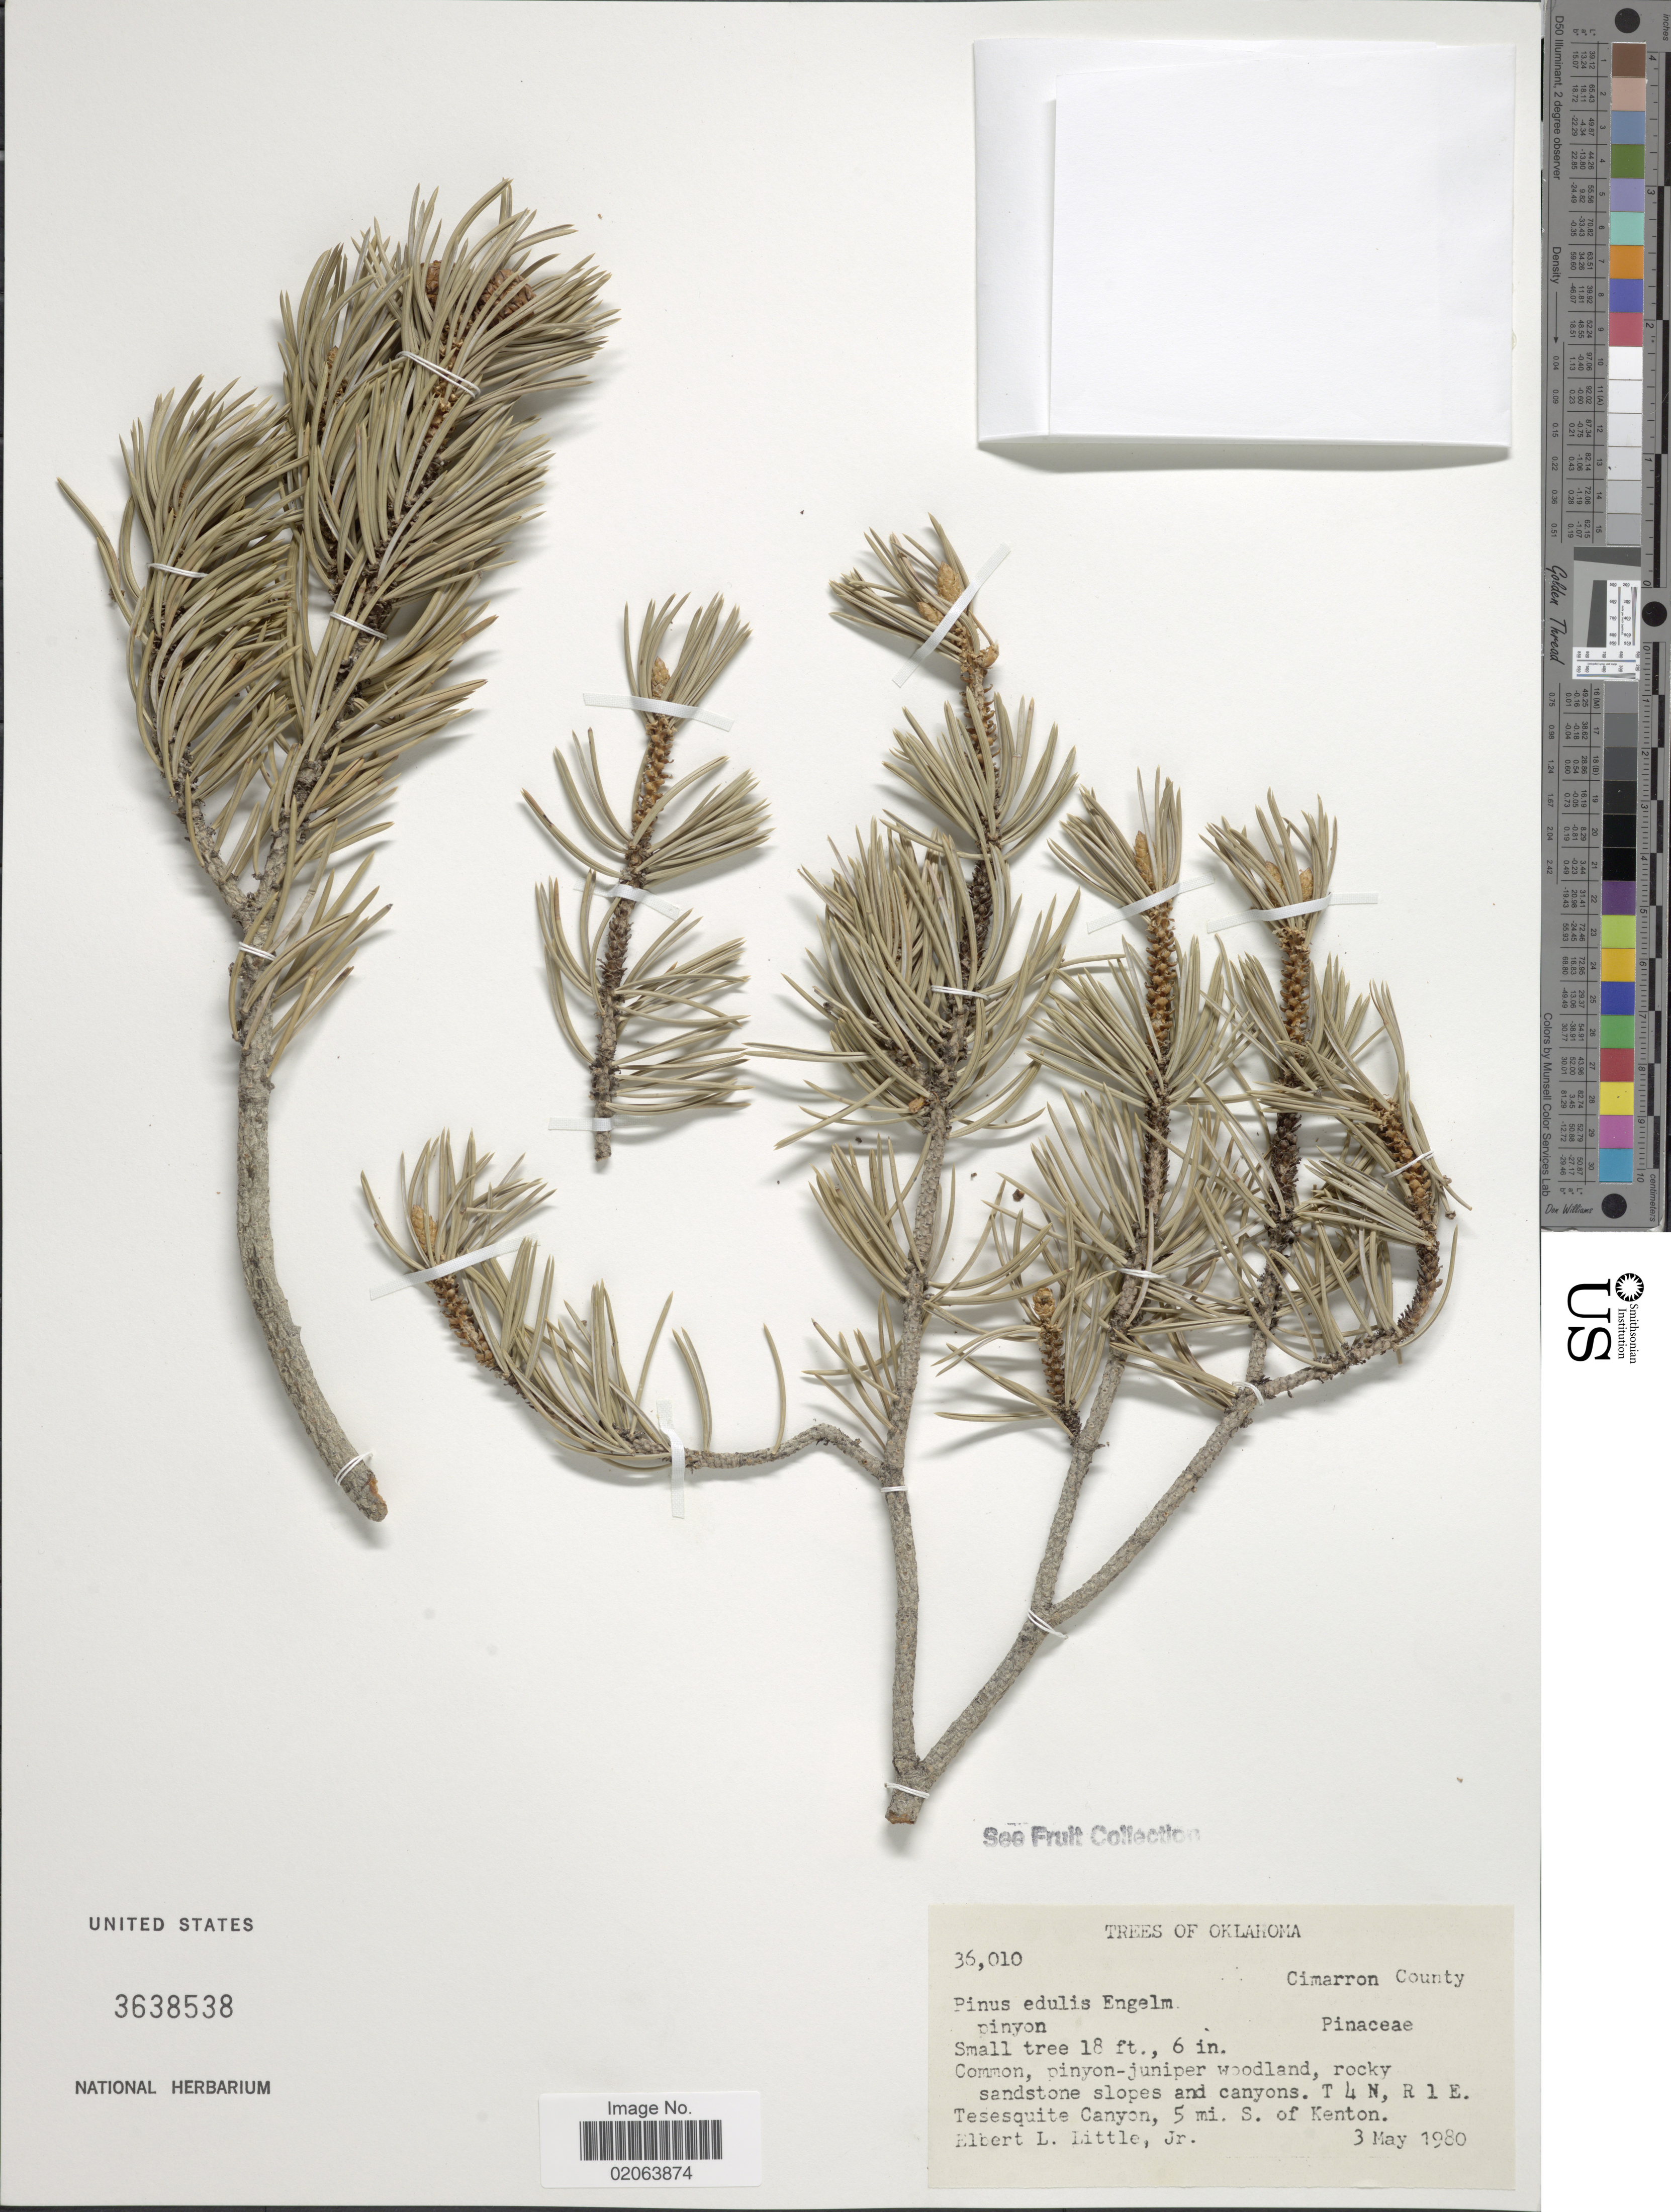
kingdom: Plantae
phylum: Tracheophyta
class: Pinopsida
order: Pinales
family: Pinaceae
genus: Pinus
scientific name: Pinus edulis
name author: Engelm.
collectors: E. L. Little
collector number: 36010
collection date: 1980-05-03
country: United States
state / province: Oklahoma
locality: Cimarron County. T 4 N, R 1 E. Tesesquite Canyon, 5 mi. S. of Kenton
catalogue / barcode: US 3638538